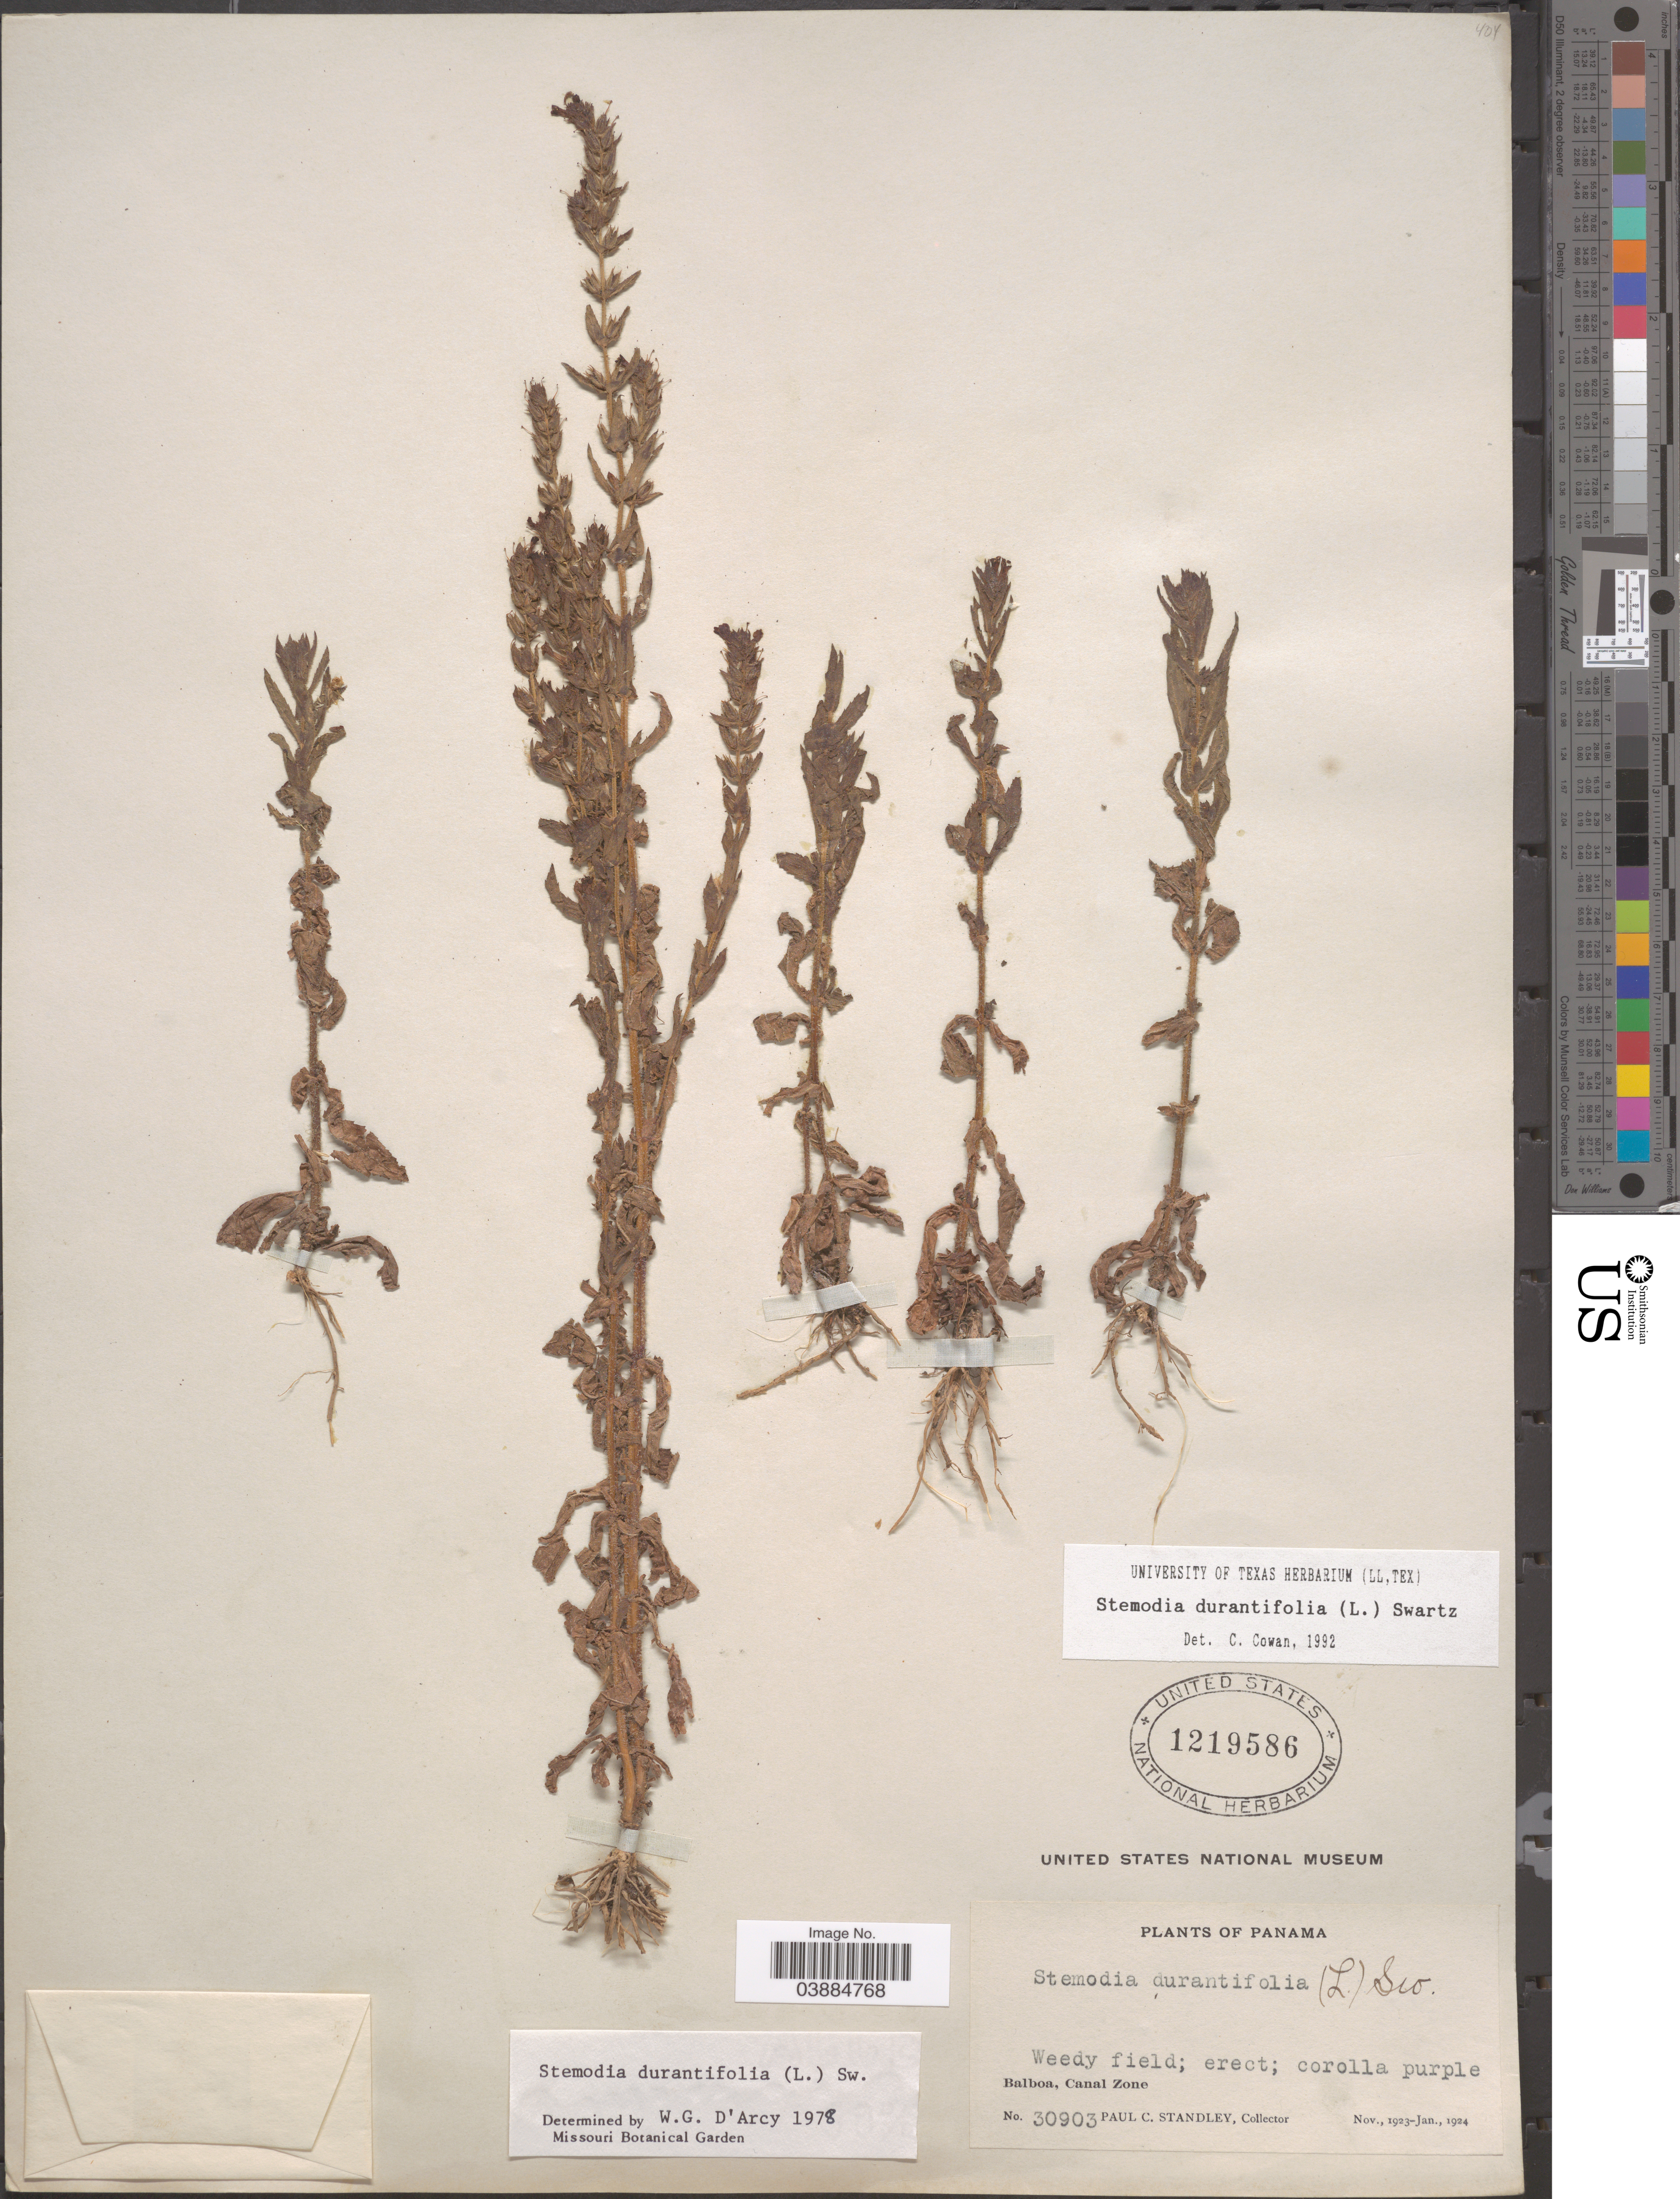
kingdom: Plantae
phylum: Tracheophyta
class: Magnoliopsida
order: Lamiales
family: Plantaginaceae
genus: Stemodia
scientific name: Stemodia durantifolia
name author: (L.) Sw.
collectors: P. C. Standley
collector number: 30903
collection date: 1923-11/1924-01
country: Panama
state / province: Colón / Panamá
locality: Balboa, Canal Zone.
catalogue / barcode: US 1219586